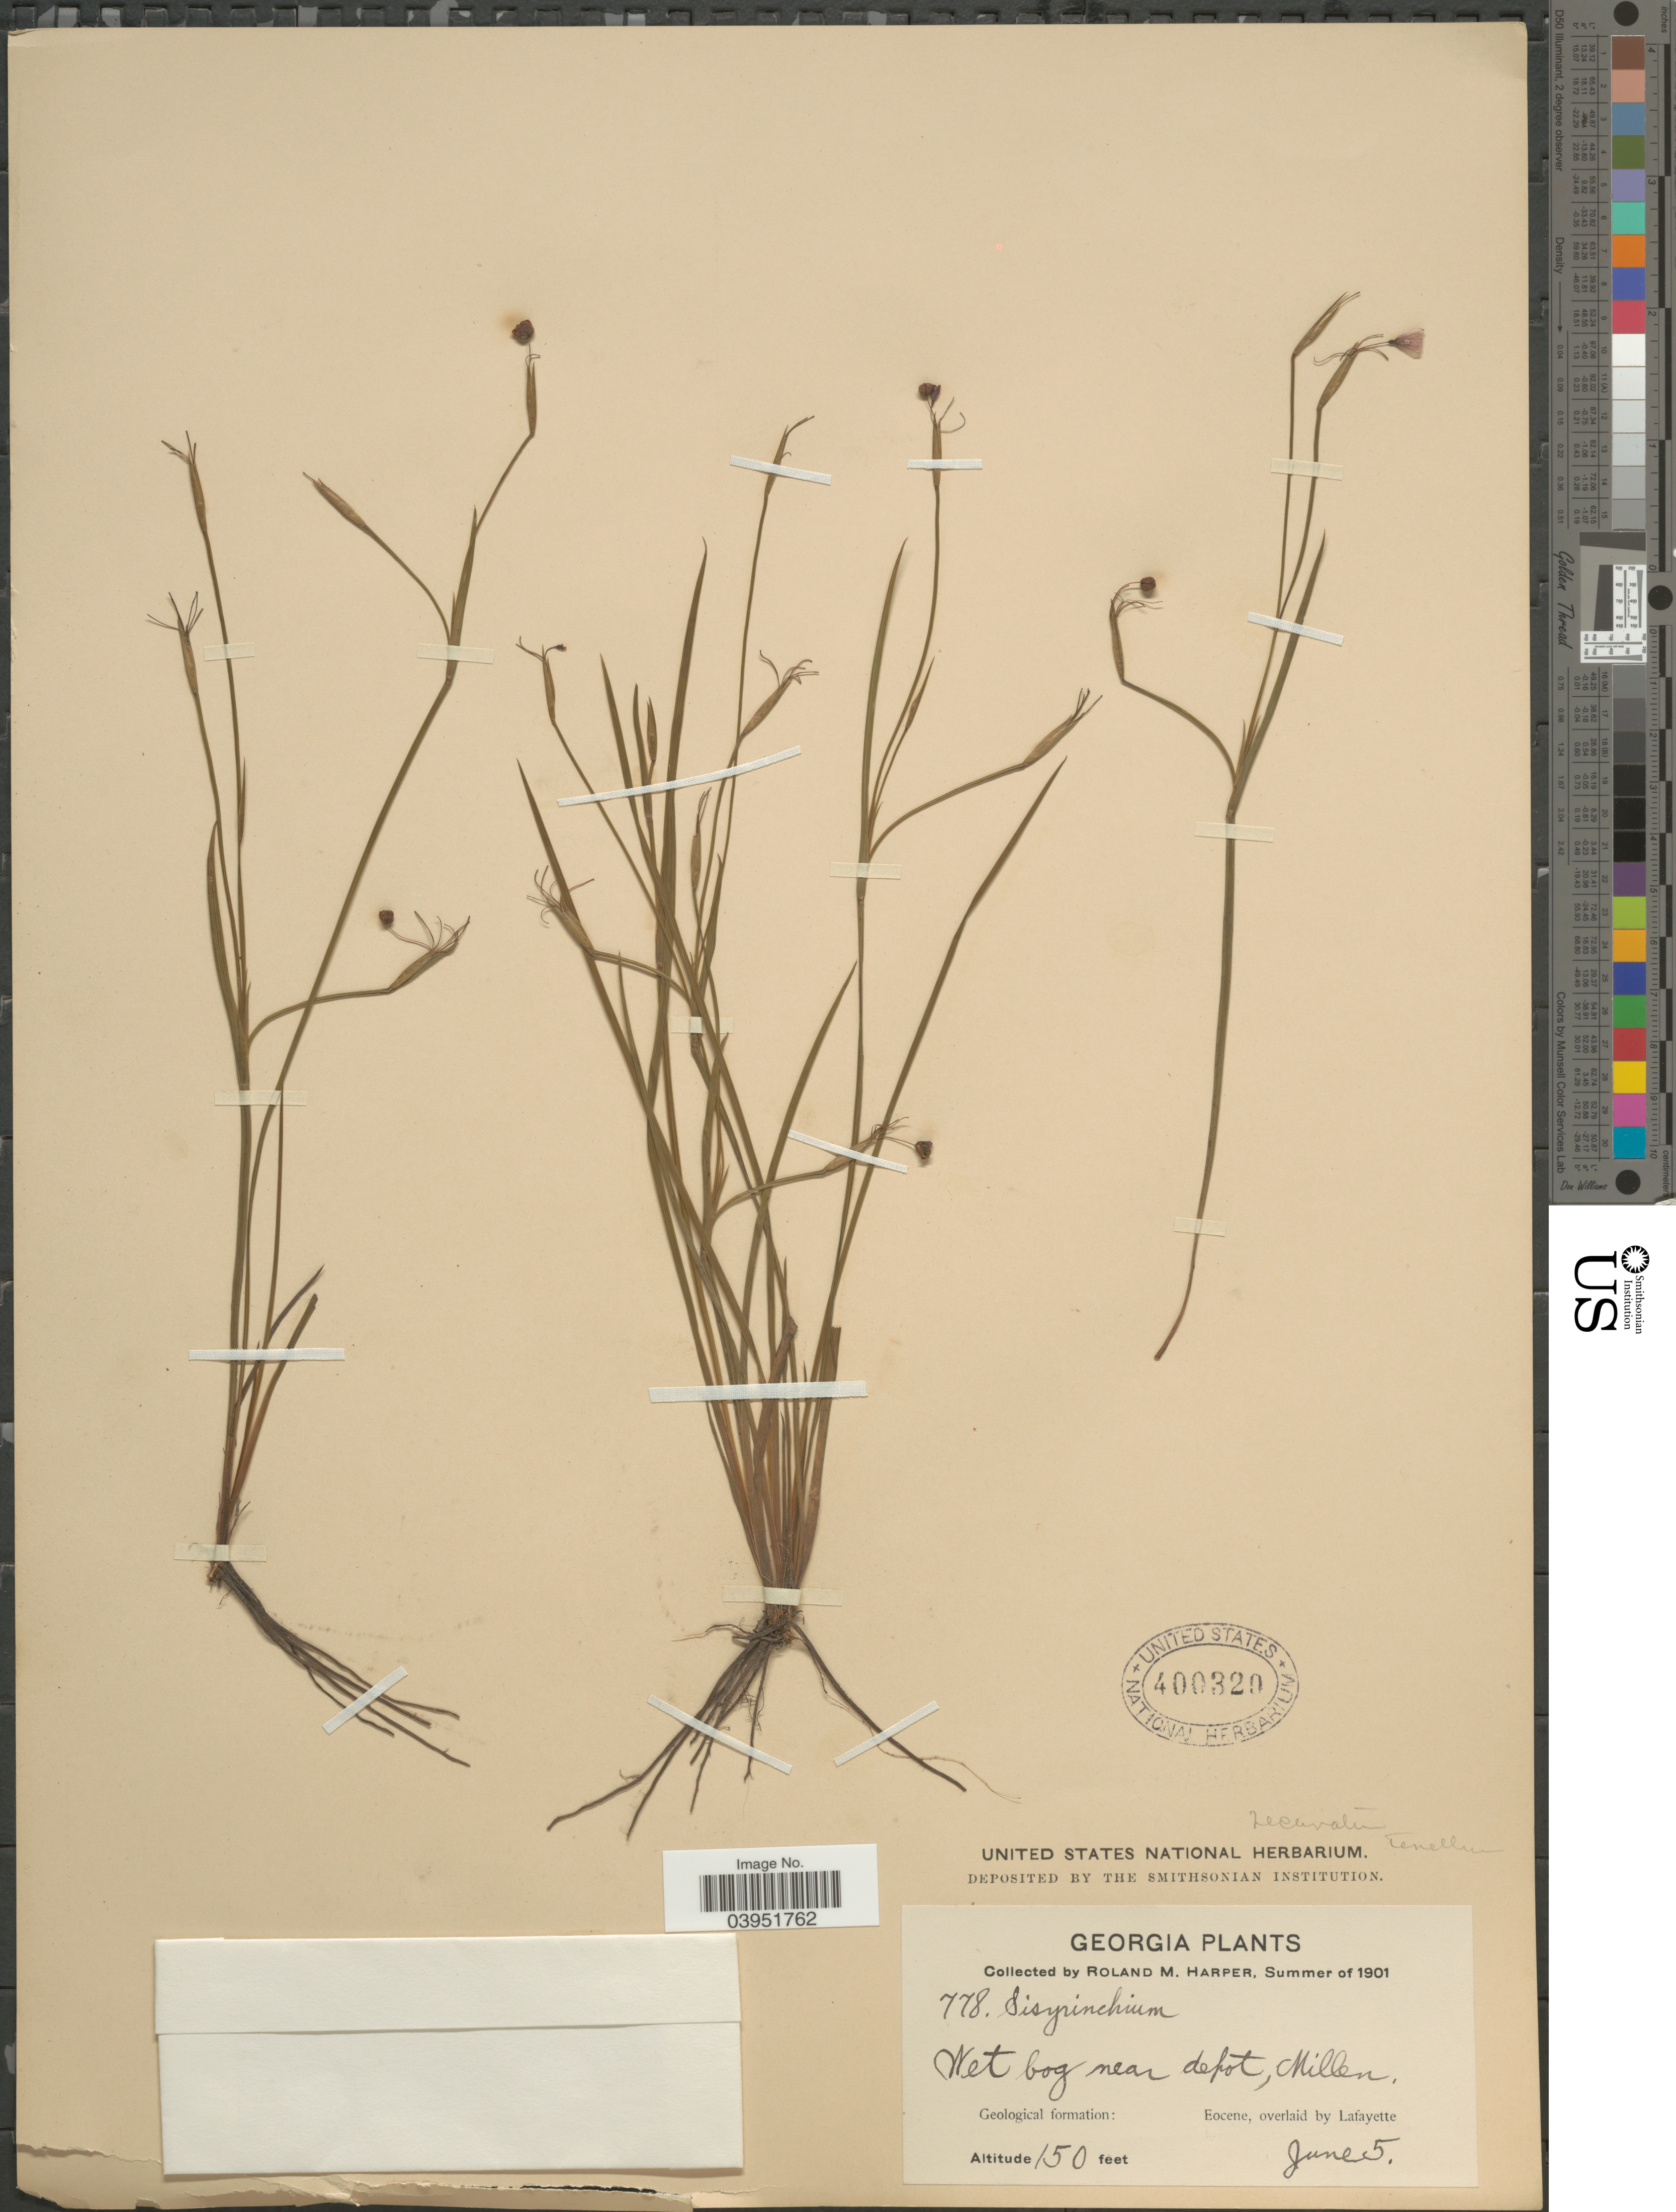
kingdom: Plantae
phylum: Tracheophyta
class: Liliopsida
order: Asparagales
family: Iridaceae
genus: Sisyrinchium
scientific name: Sisyrinchium sp.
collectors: R. M. Harper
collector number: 778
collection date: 1901-06-05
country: United States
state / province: Georgia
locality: Near depot, Millen. Geological formation: Eocene, overlaid by Lafayette.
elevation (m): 46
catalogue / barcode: US 400320